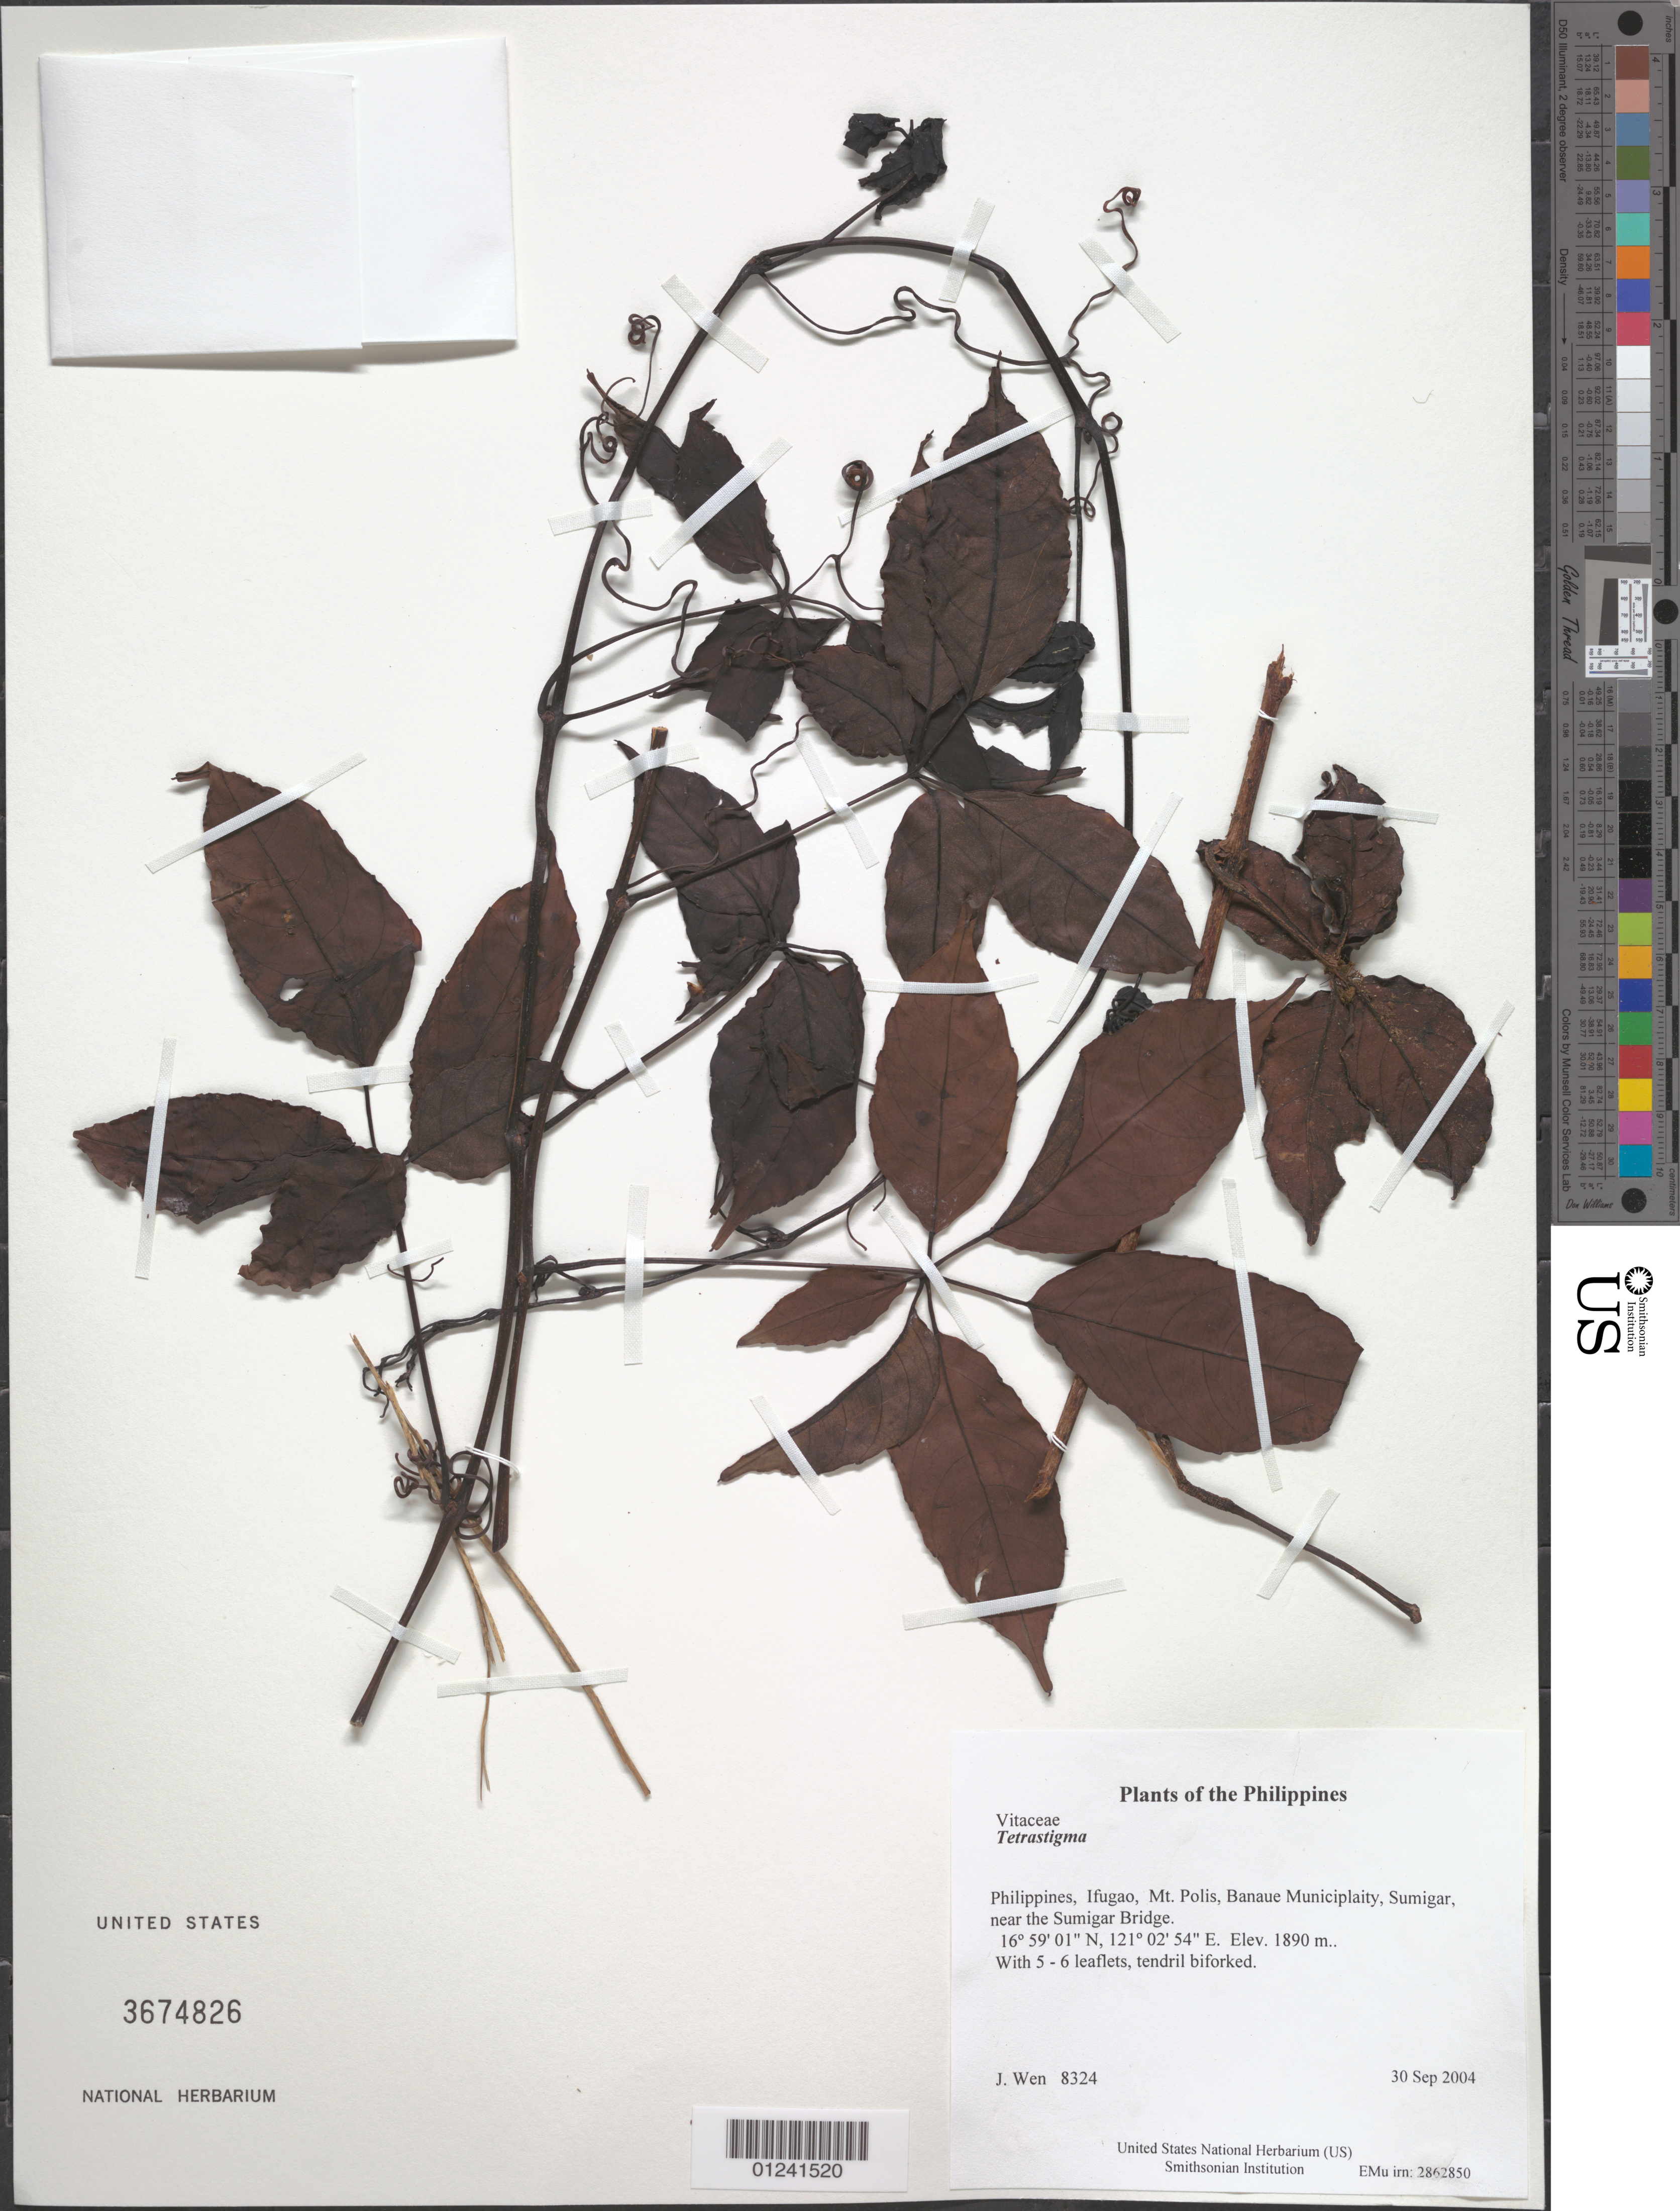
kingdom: Plantae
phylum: Tracheophyta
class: Magnoliopsida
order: Vitales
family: Vitaceae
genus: Tetrastigma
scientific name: Tetrastigma sp.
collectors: J. Wen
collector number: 8324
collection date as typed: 30 Sep 2004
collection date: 2004-09-30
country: Philippines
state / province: Cordillera (Administrative Region)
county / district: Ifugao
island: Luzon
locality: Mt. Polis, Banaue Municiplaity, Sumigar, near the Sumigar Bridge.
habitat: In high montane forest.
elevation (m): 1890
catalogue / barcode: US 3674826